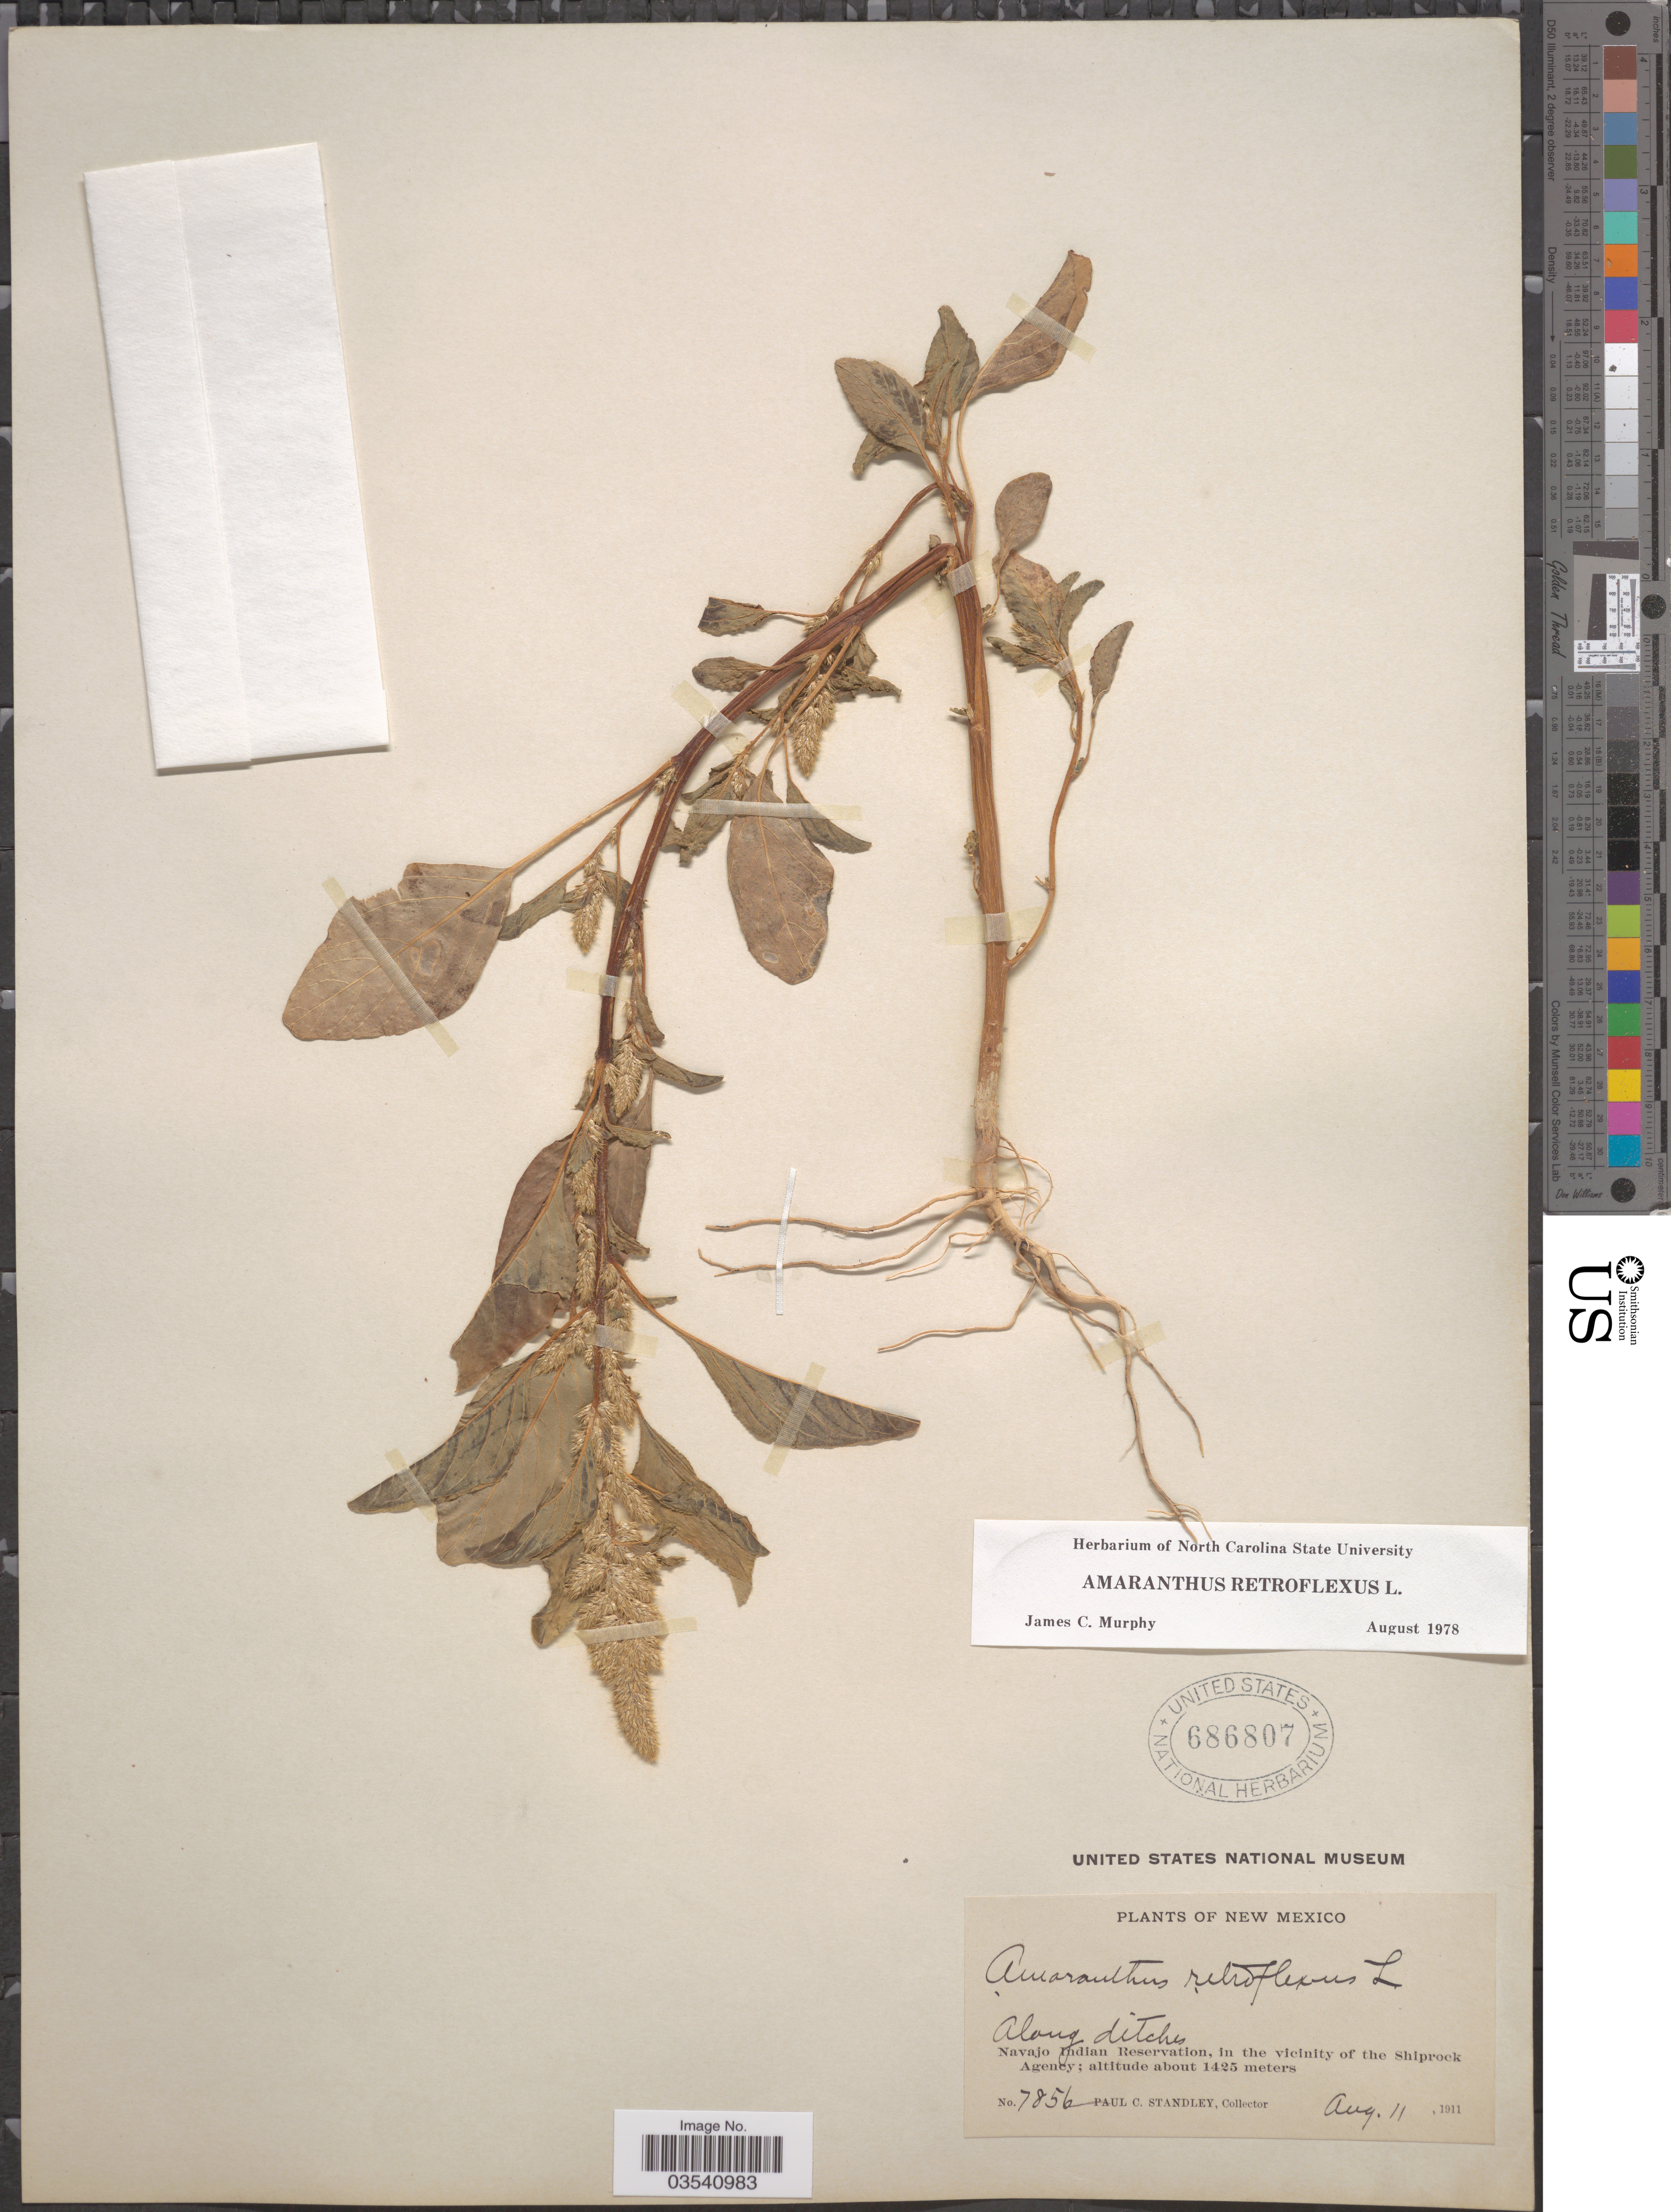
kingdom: Plantae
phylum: Tracheophyta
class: Magnoliopsida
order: Caryophyllales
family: Amaranthaceae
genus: Amaranthus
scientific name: Amaranthus retroflexus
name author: L.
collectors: P. C. Standley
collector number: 7856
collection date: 1911-08-11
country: United States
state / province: New Mexico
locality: Navajo Indian Reservation, in the vicinity of the Shiprock Agency.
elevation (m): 1425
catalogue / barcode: US 686807